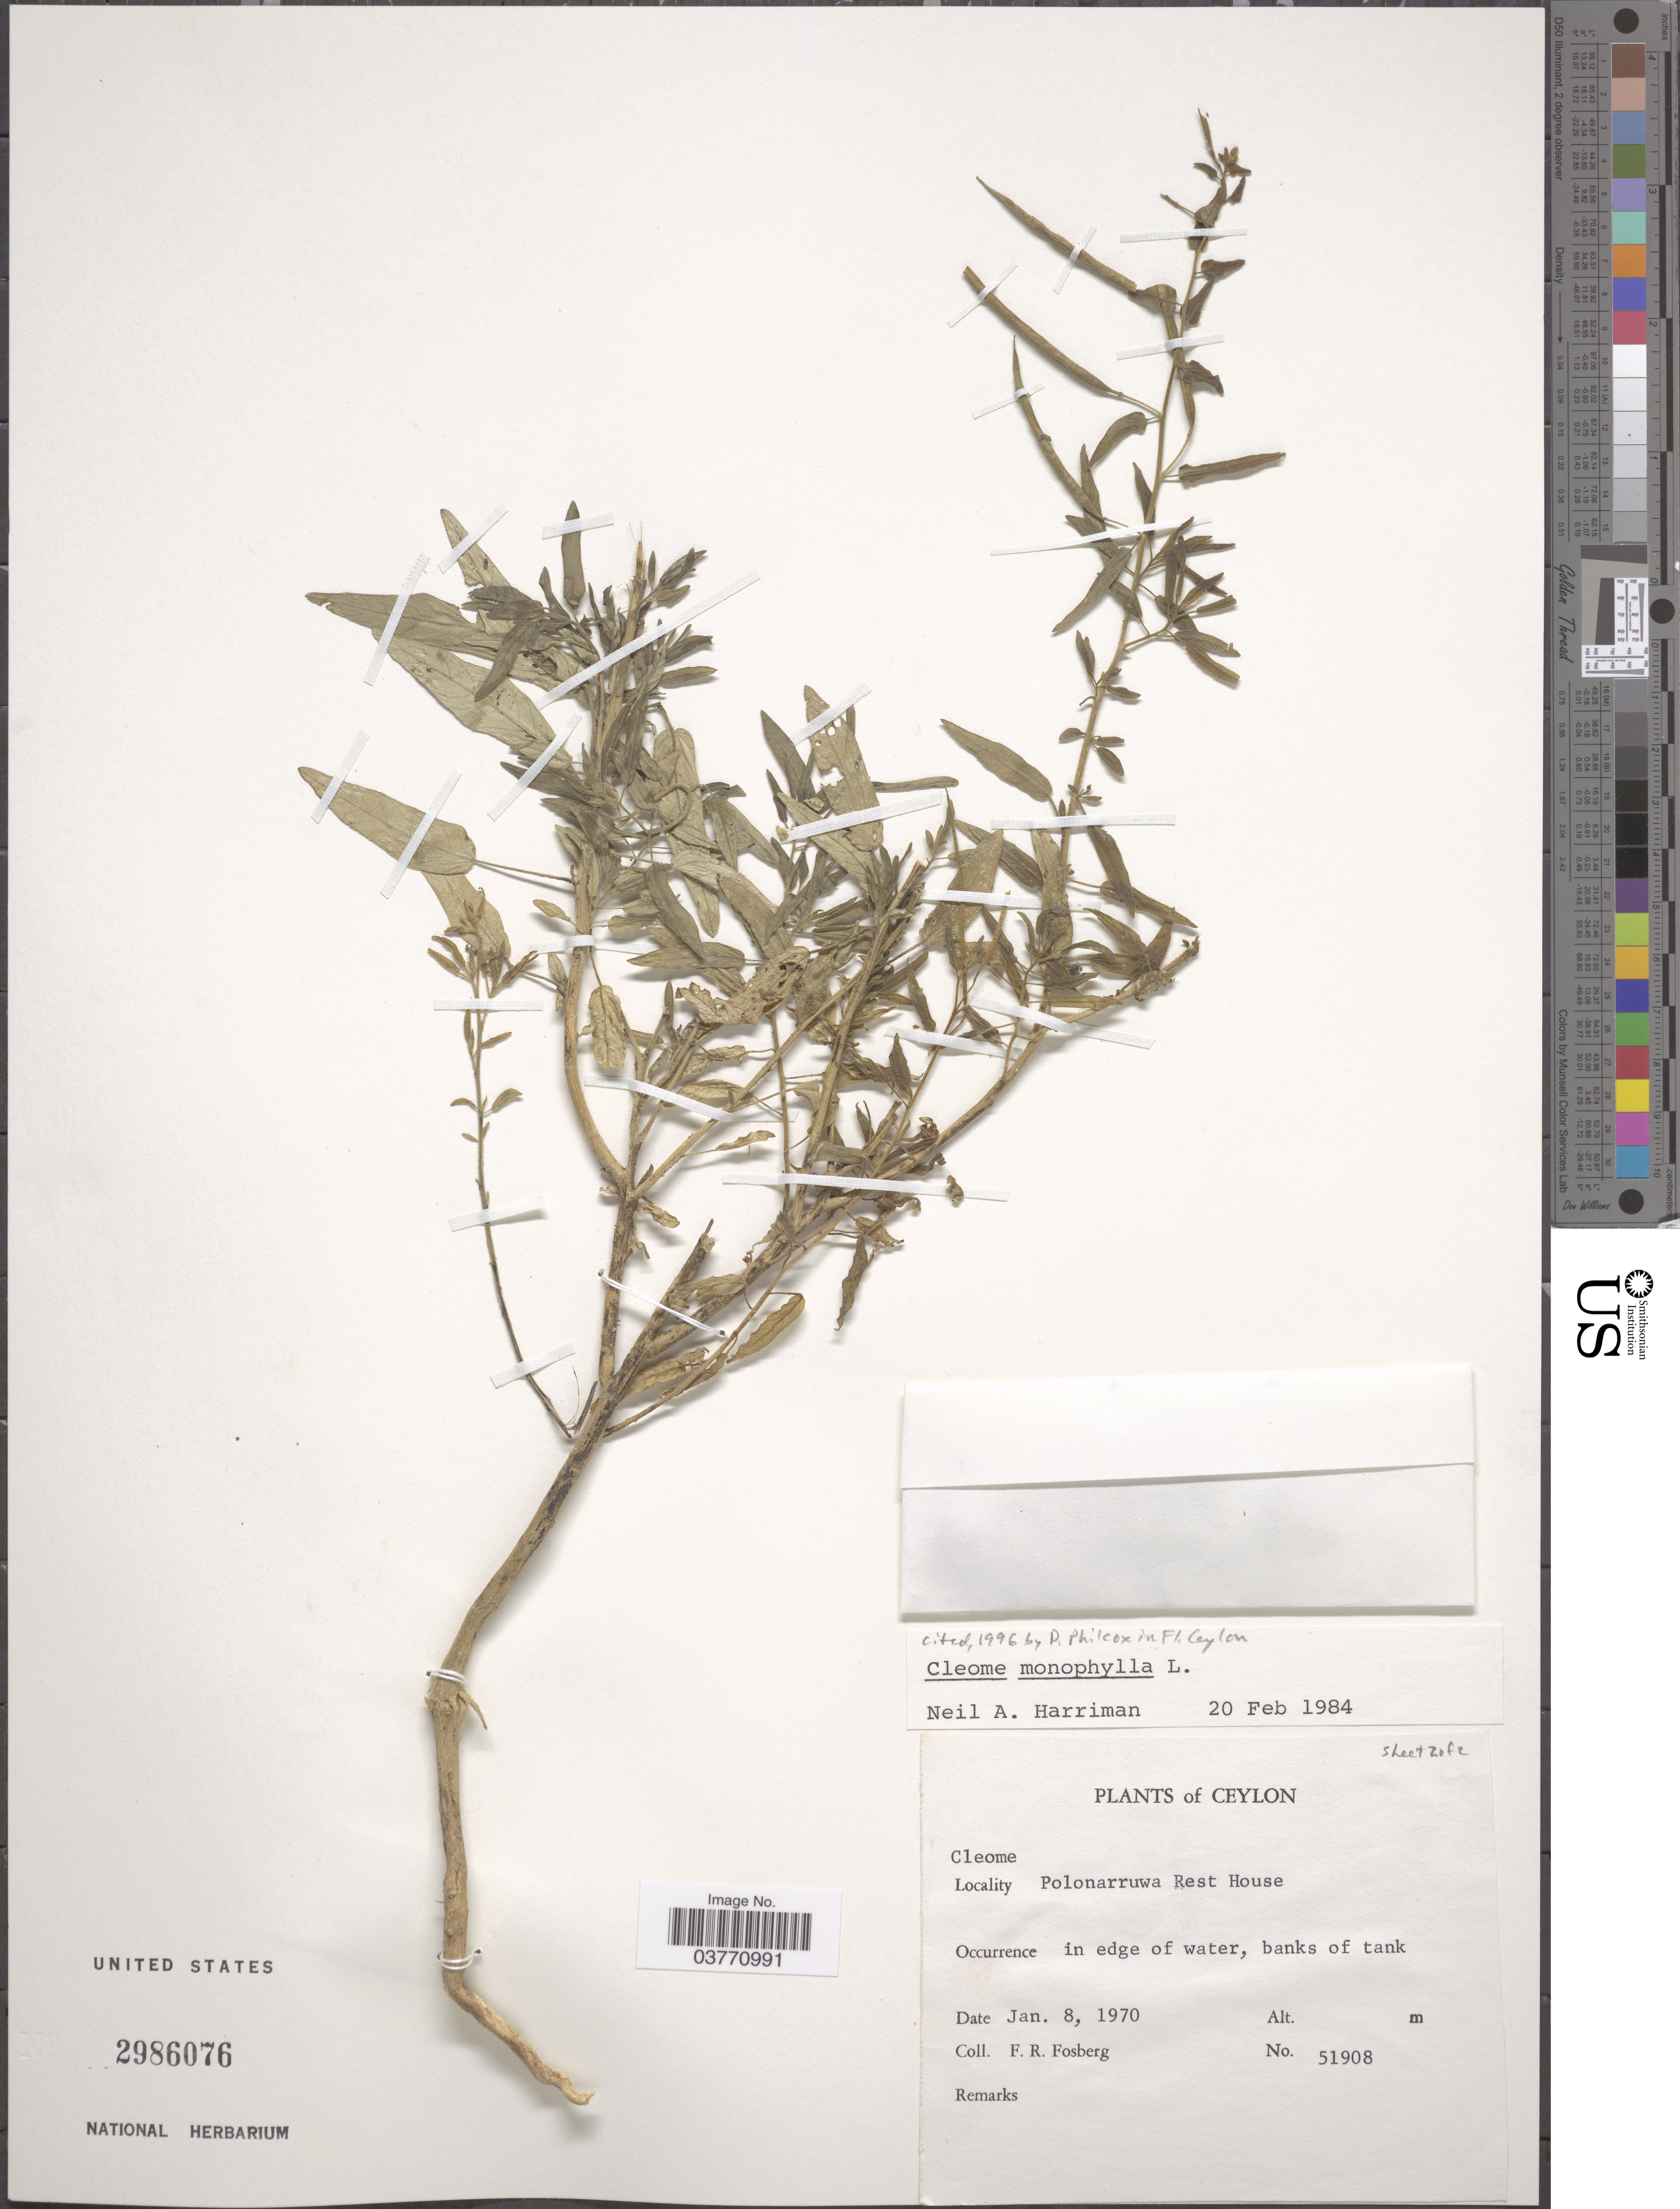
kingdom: Plantae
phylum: Tracheophyta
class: Magnoliopsida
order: Brassicales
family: Cleomaceae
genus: Sieruela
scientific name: Sieruela monophylla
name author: (L.) Roalson & J.C. Hall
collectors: F. R. Fosberg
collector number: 51908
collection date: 1970-01-08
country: Sri Lanka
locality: Ceylon. Polonarruwa Rest House. In edge of water, banks of tank.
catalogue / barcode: US 2986076